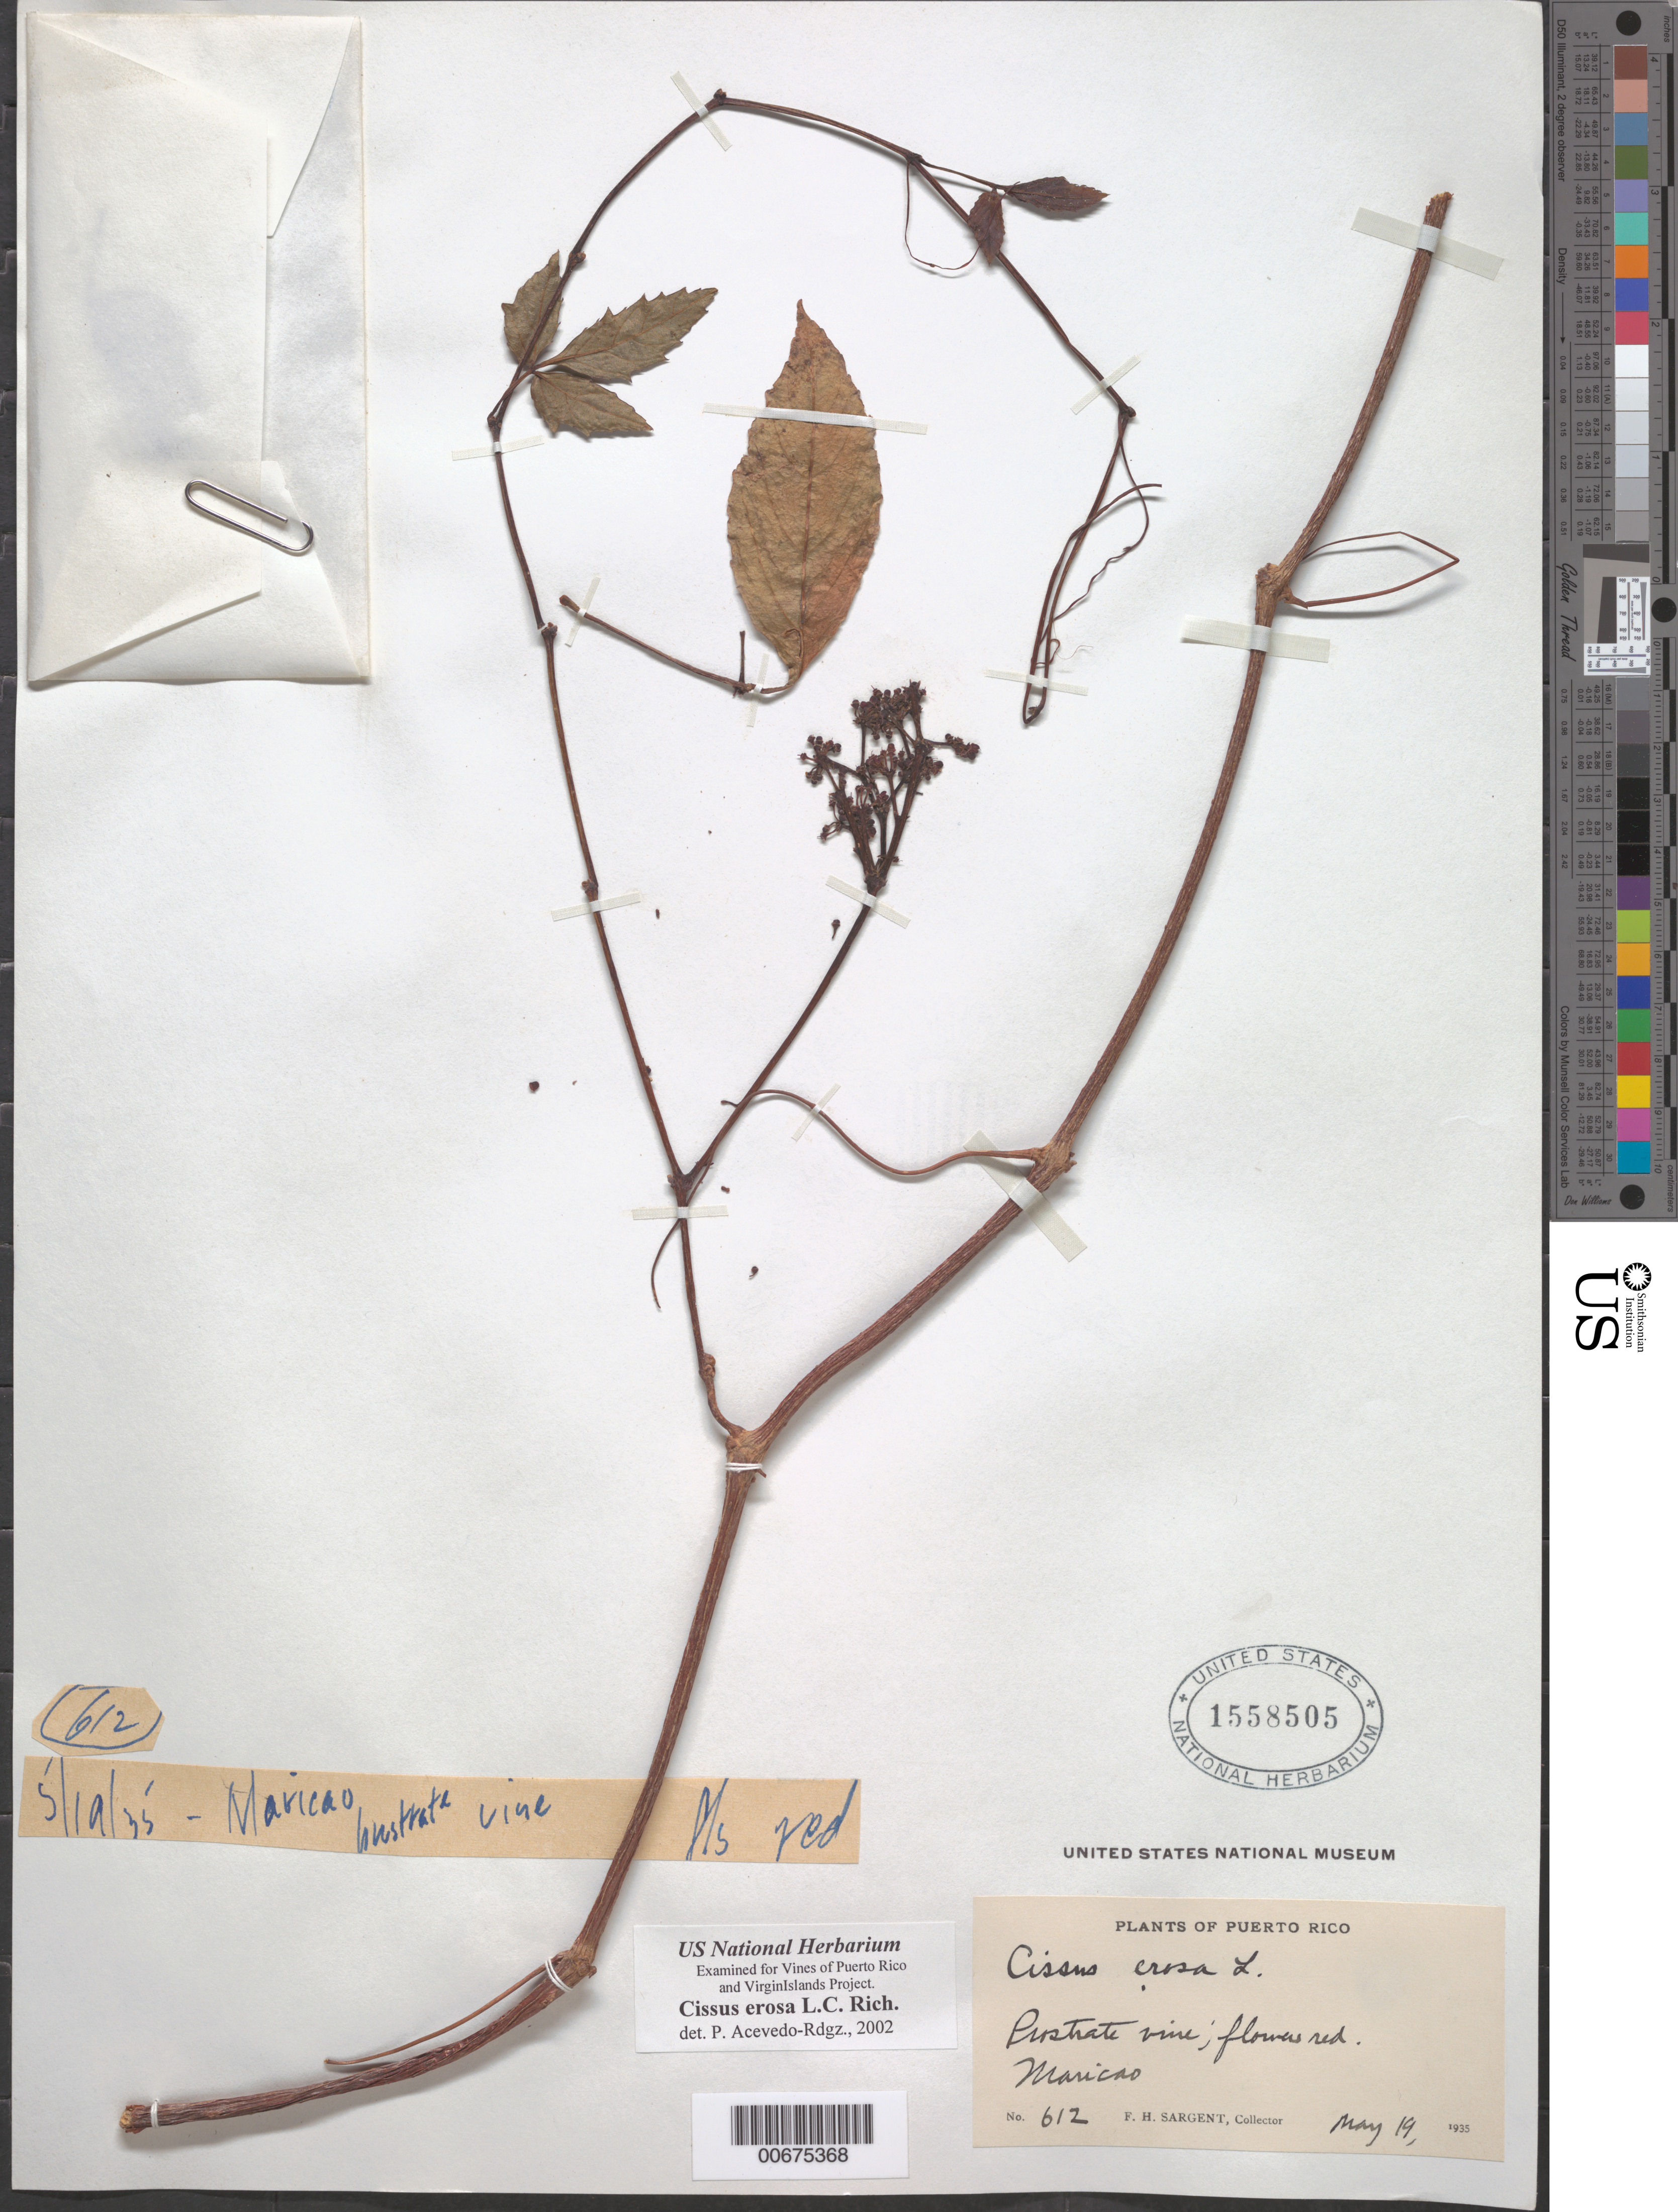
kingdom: Plantae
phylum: Tracheophyta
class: Magnoliopsida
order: Vitales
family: Vitaceae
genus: Cissus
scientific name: Cissus erosa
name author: Rich.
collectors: F. H. Sargent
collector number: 612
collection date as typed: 19 May 1935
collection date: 1935-05-19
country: Puerto Rico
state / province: Maricao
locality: Maricao.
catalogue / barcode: US 1558505